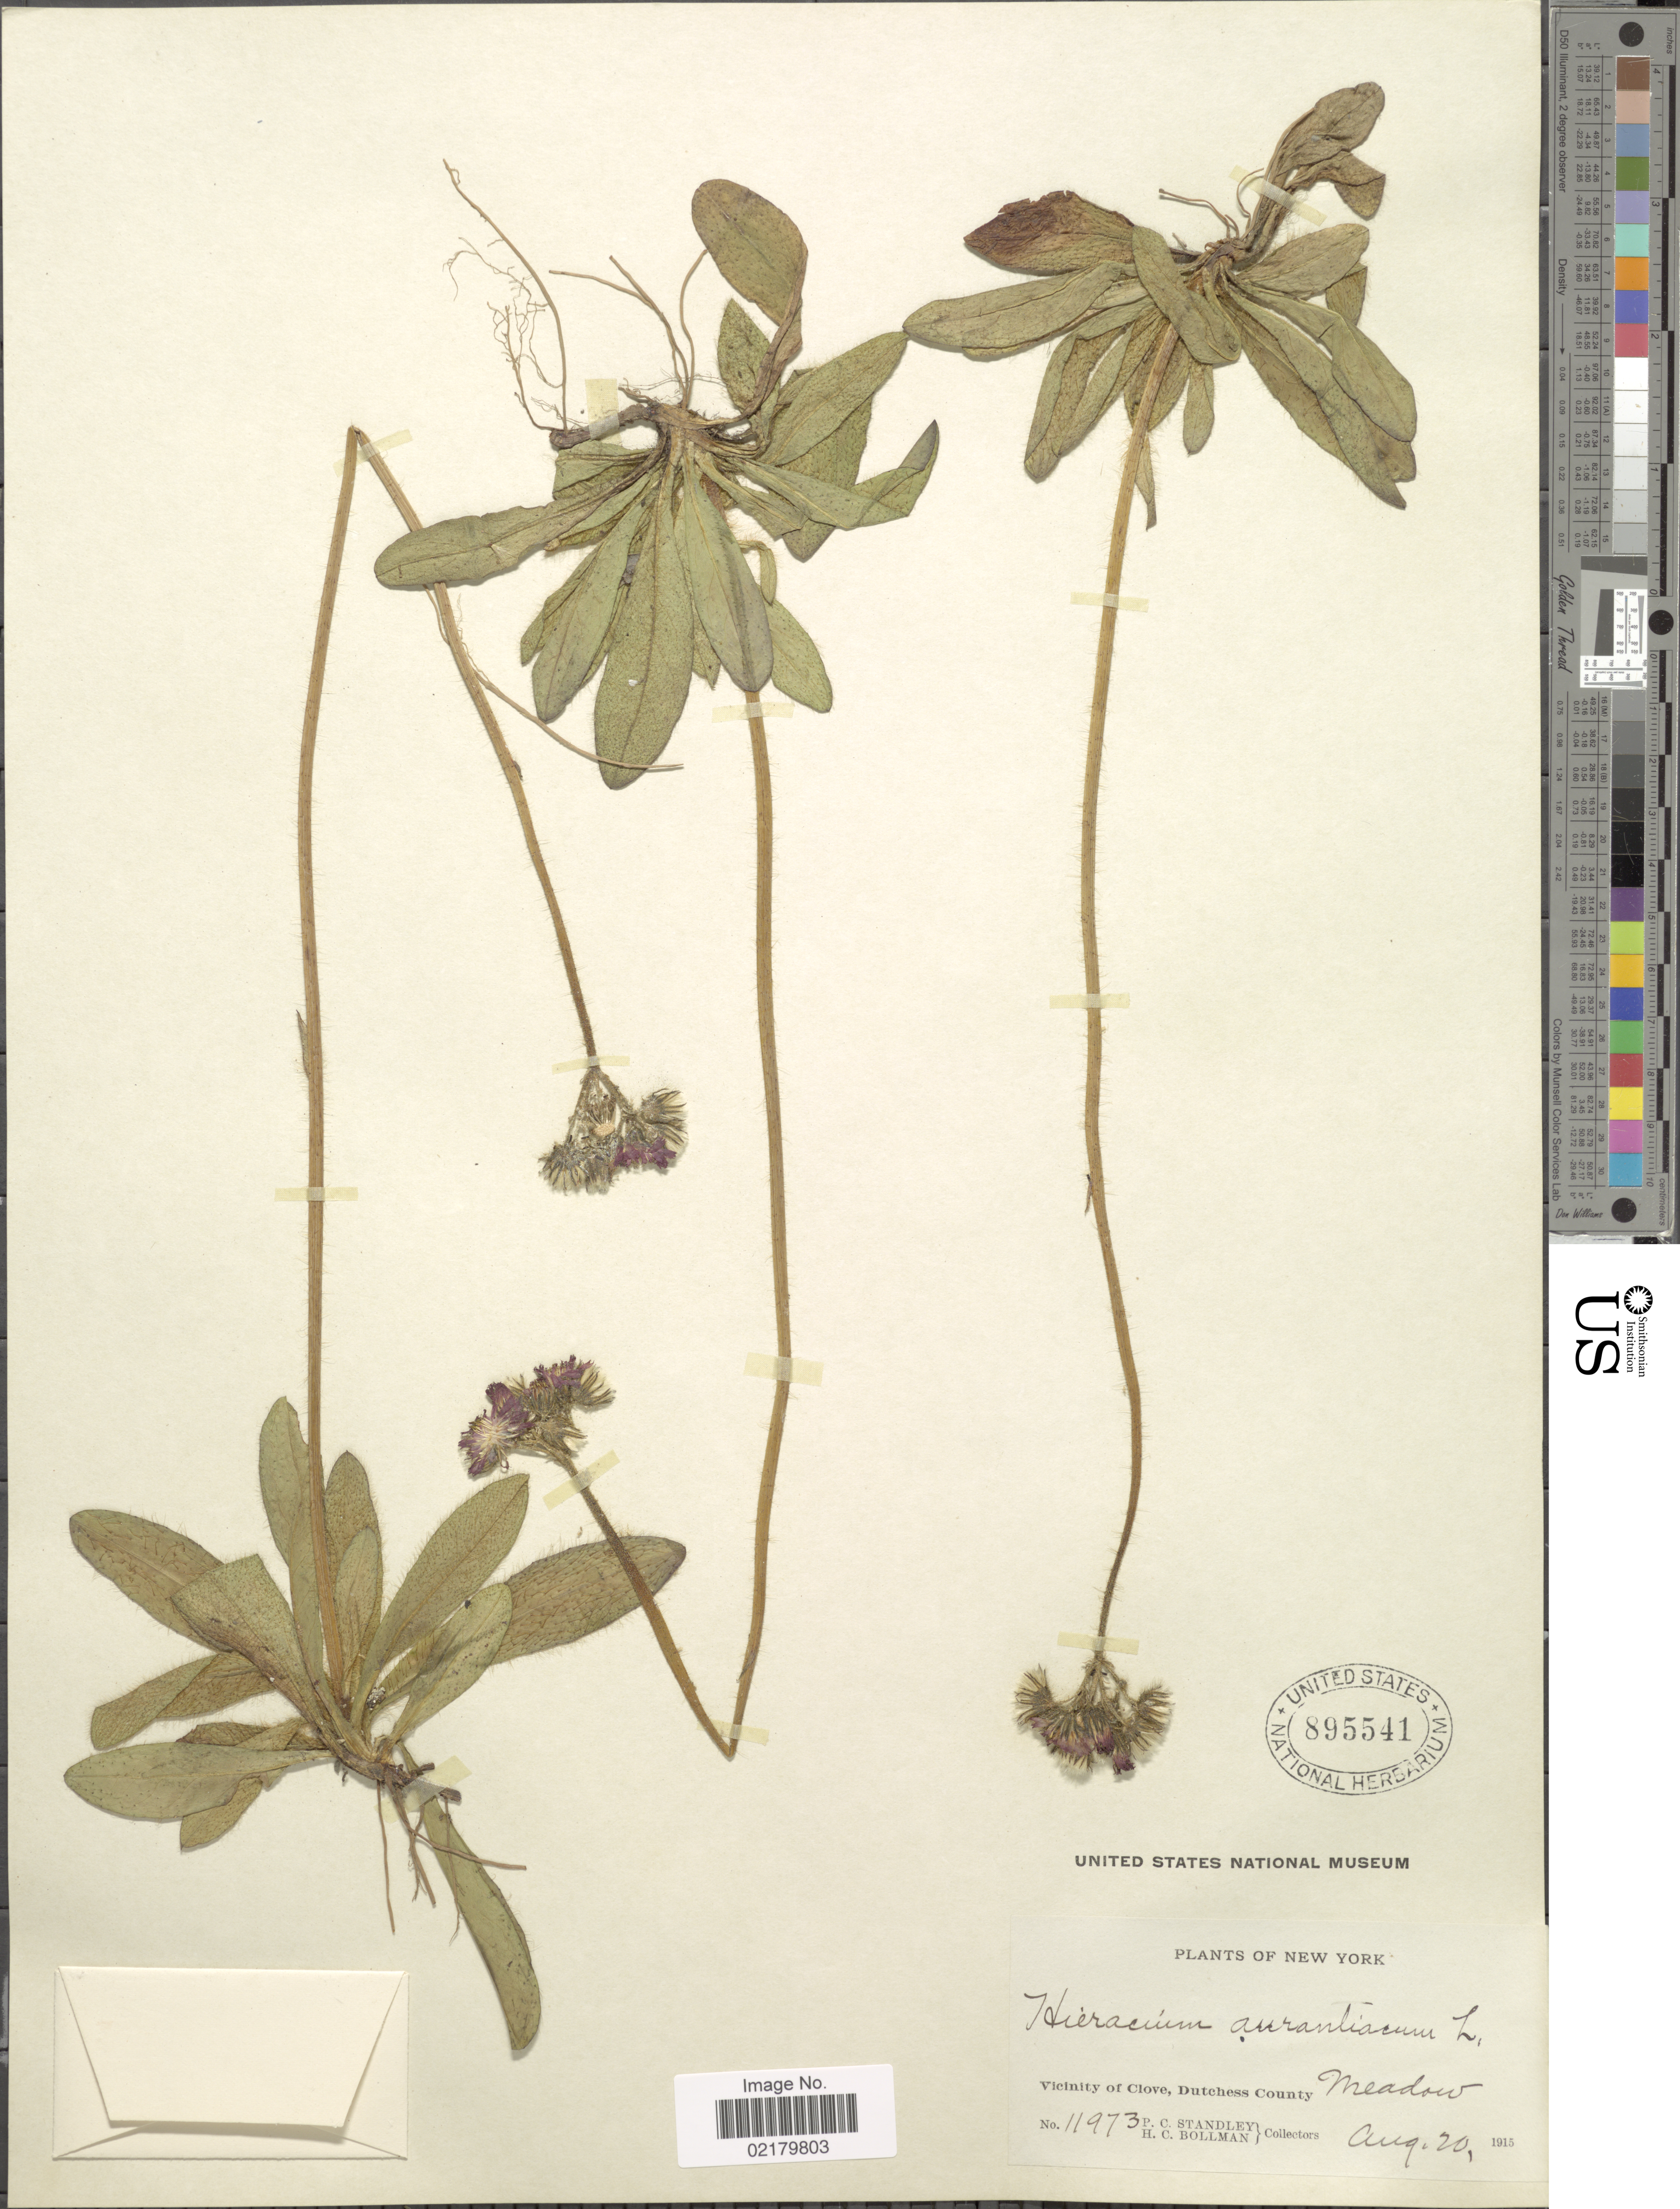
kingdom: Plantae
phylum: Tracheophyta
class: Magnoliopsida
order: Asterales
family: Asteraceae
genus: Pilosella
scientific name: Pilosella aurantiaca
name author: (L.) F.W. Schultz & Sch. Bip.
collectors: P. C. Standley & H. C. Bollman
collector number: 11973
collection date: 1915-08-20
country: United States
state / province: New York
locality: Vicinity of Clove, Dutches County, meadow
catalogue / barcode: US 895541